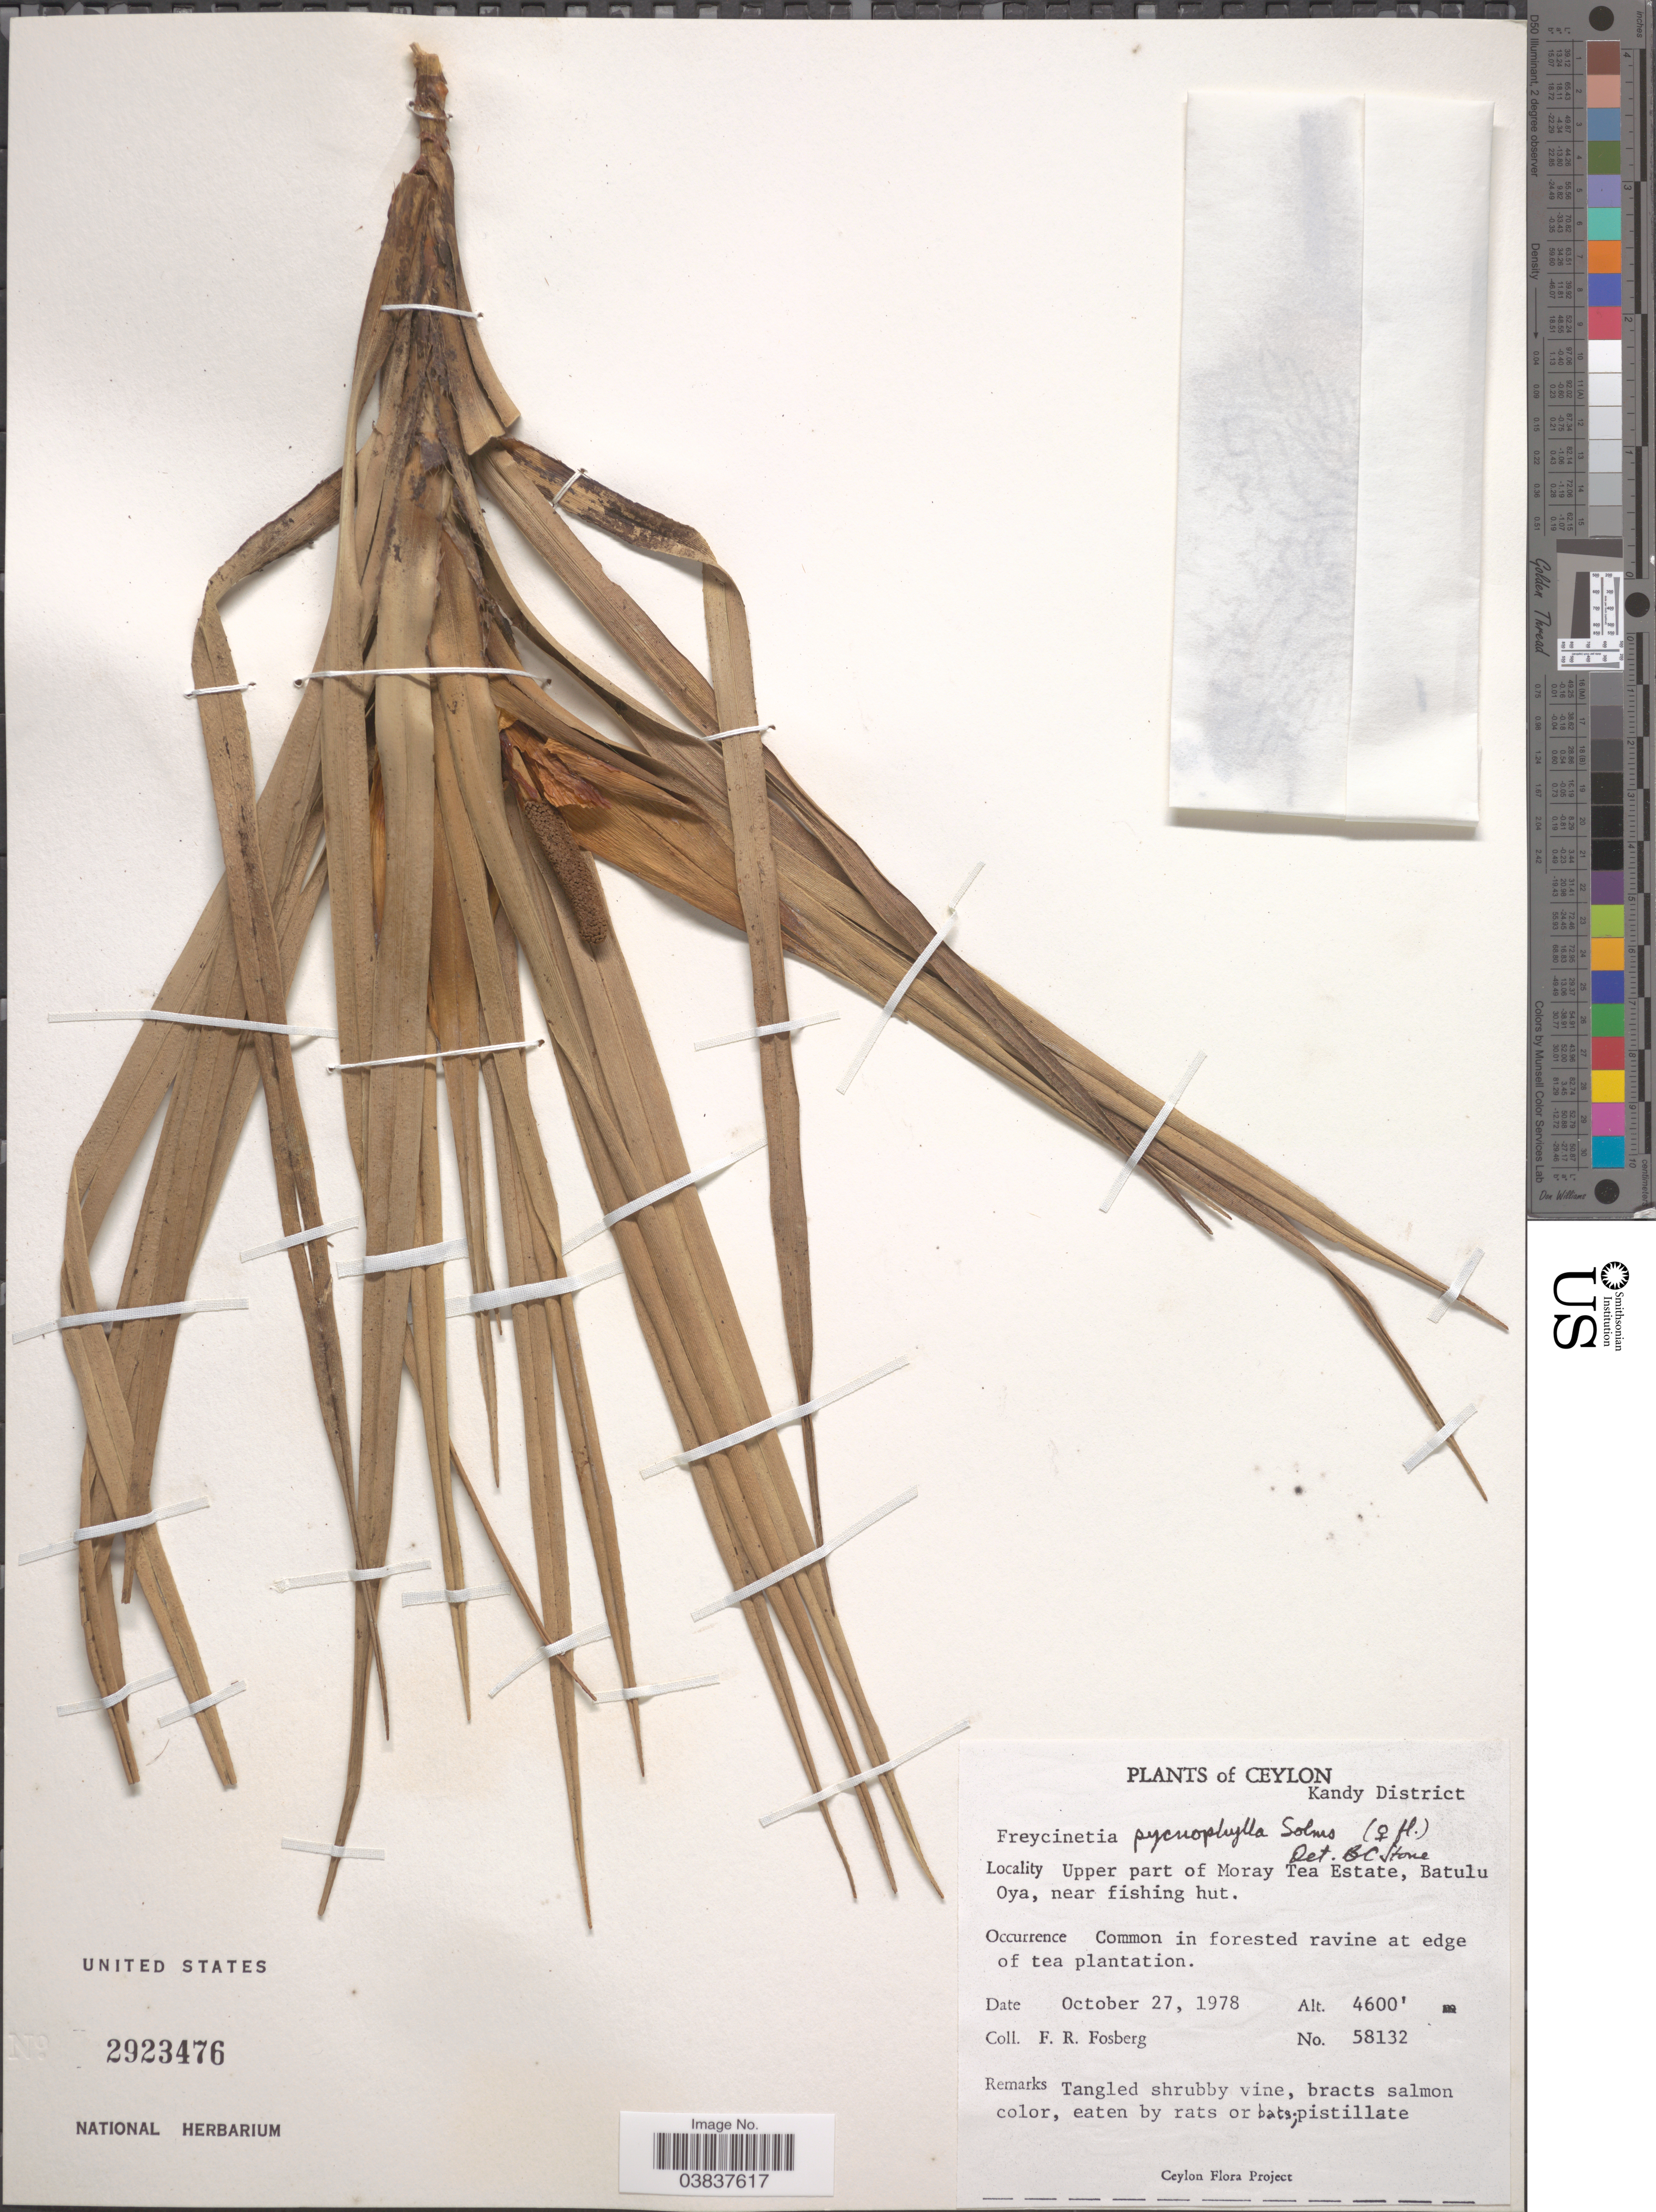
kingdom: Plantae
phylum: Tracheophyta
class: Liliopsida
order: Pandanales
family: Pandanaceae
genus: Freycinetia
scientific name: Freycinetia pycnocephala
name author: Solms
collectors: F. R. Fosberg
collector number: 58132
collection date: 1978-10-27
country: Sri Lanka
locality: Ceylon. Kandy District. Upper part of Moray Tea Estate, Batulu Oya, near fishing hut.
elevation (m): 1402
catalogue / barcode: US 2923476